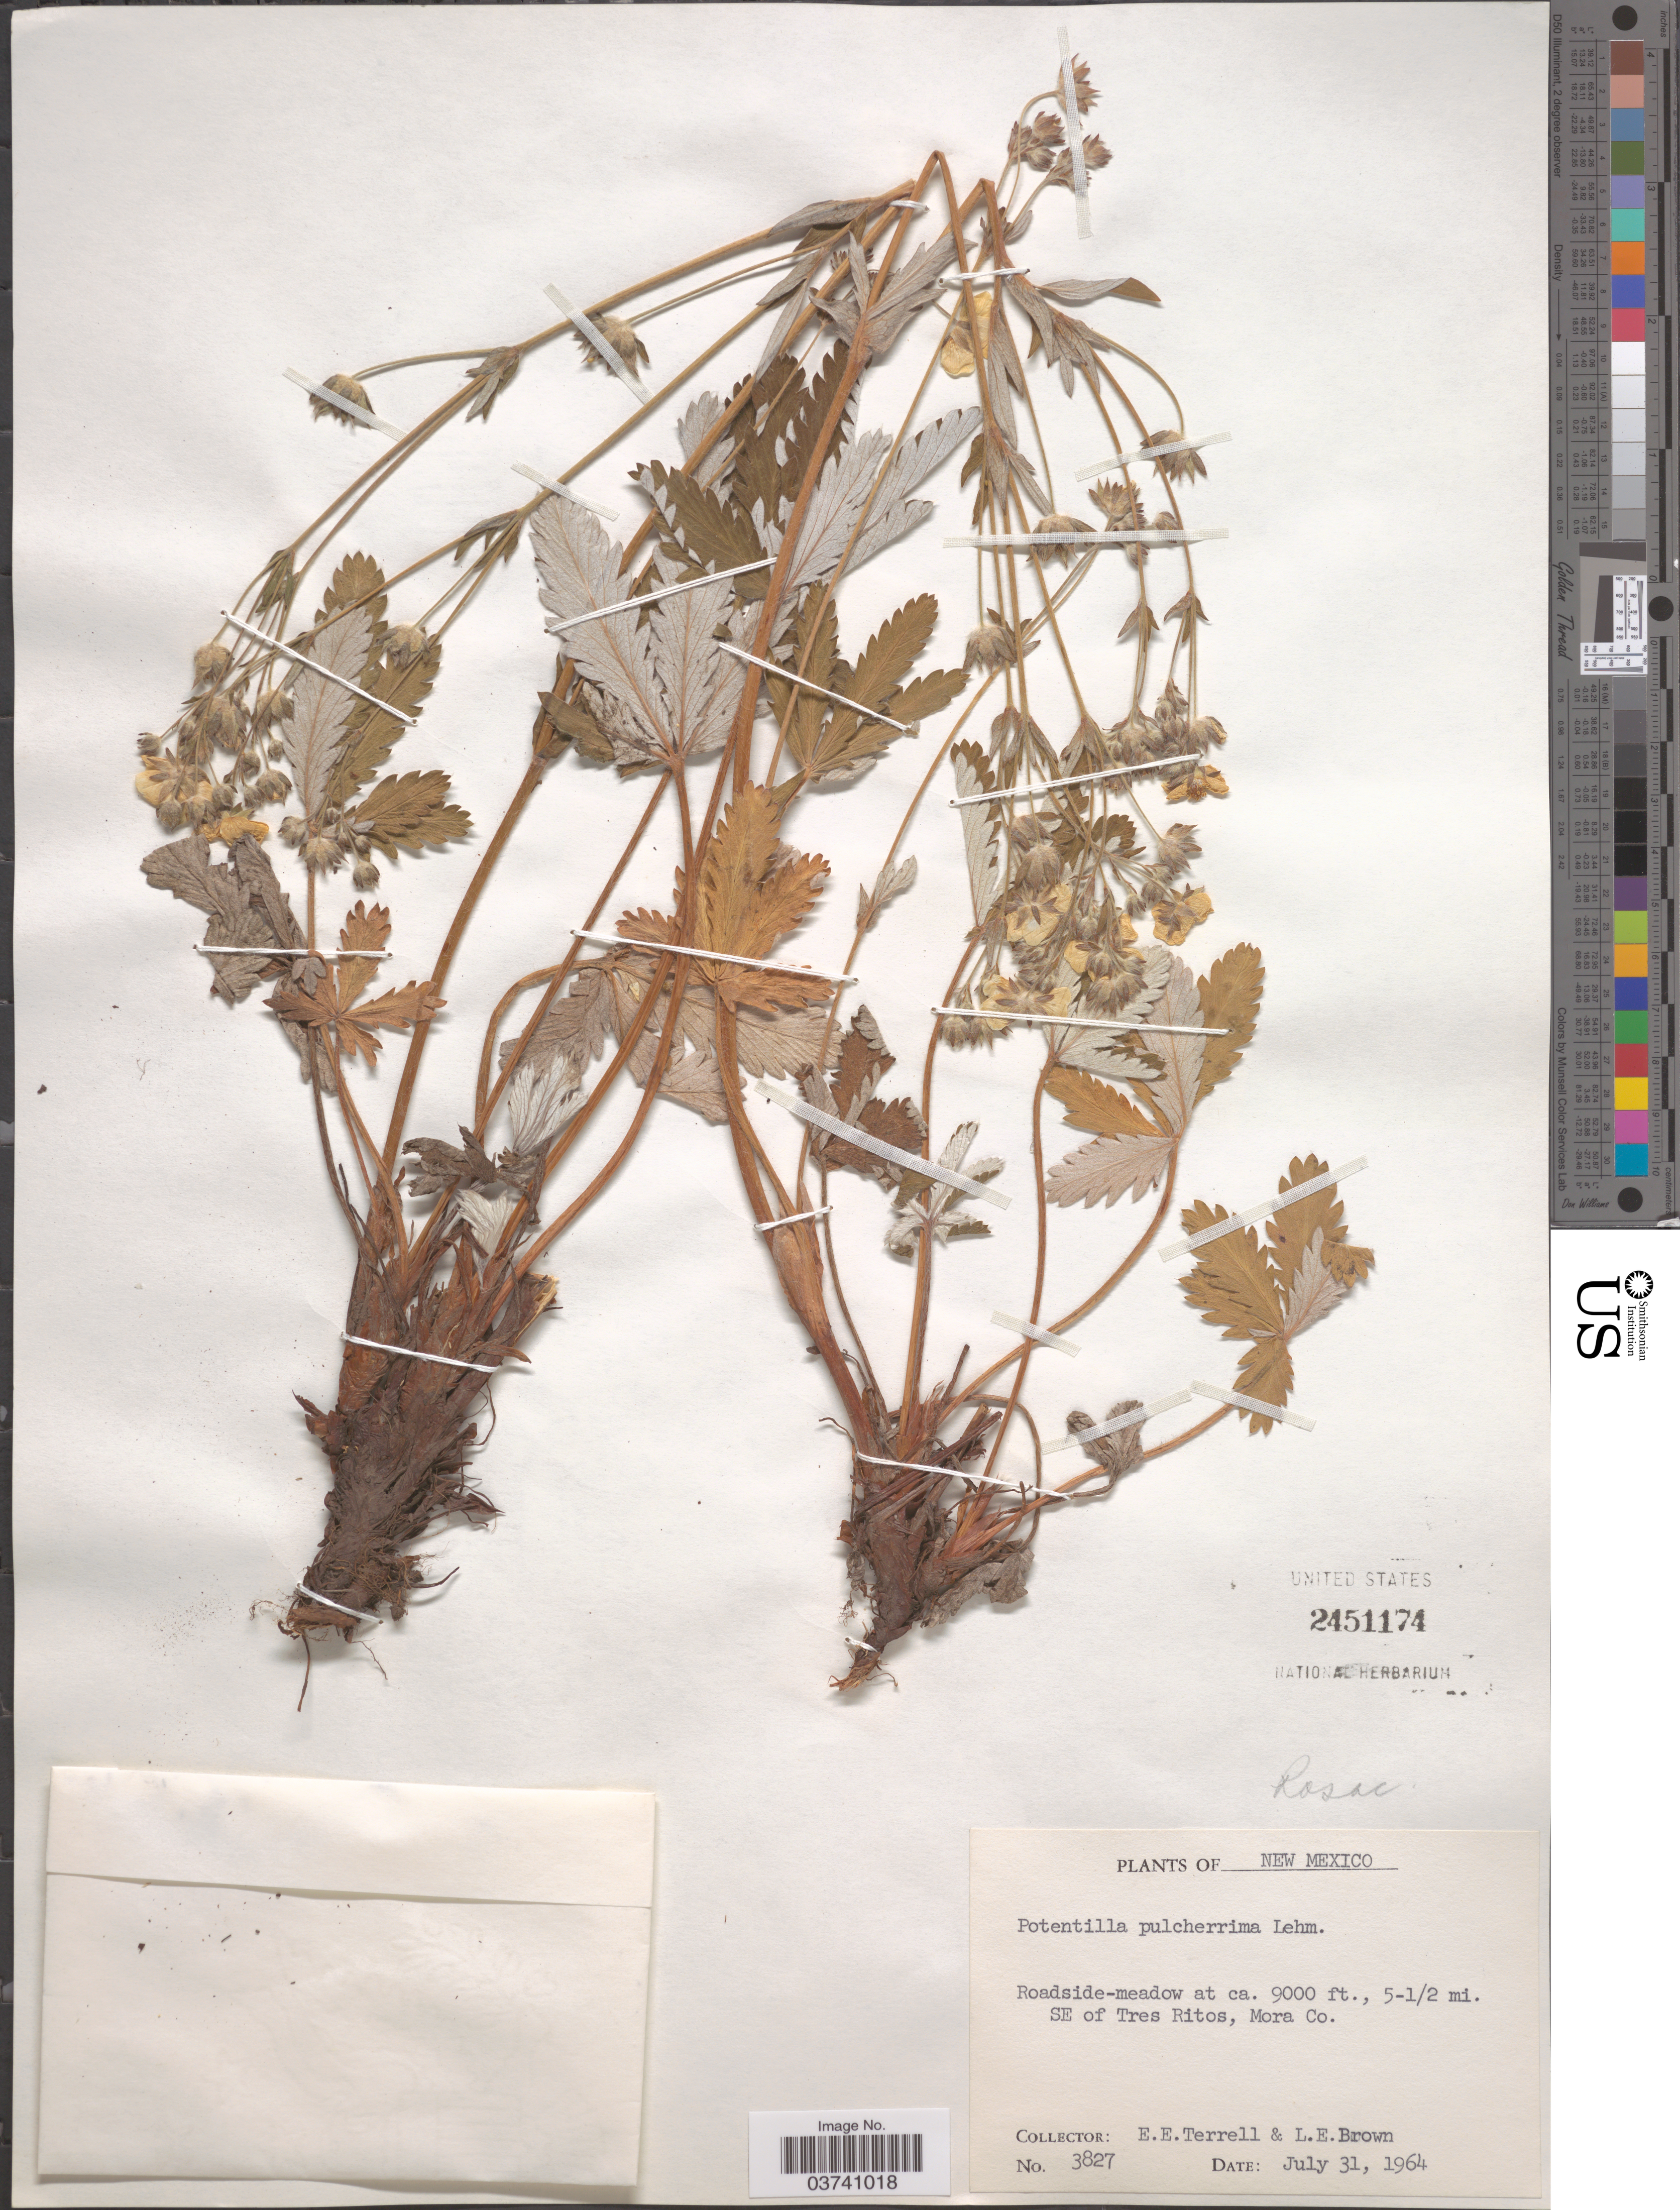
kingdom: Plantae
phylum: Tracheophyta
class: Magnoliopsida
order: Rosales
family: Rosaceae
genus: Potentilla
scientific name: Potentilla pulcherrima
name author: Lehm.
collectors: E. E. Terrell & L. E. Brown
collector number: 3827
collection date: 1964-07-31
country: United States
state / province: New Mexico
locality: Roadside-meadow, 5-1/2 mi. SE of Tres Ritos, Mora Co.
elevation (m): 2743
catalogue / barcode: US 2451174